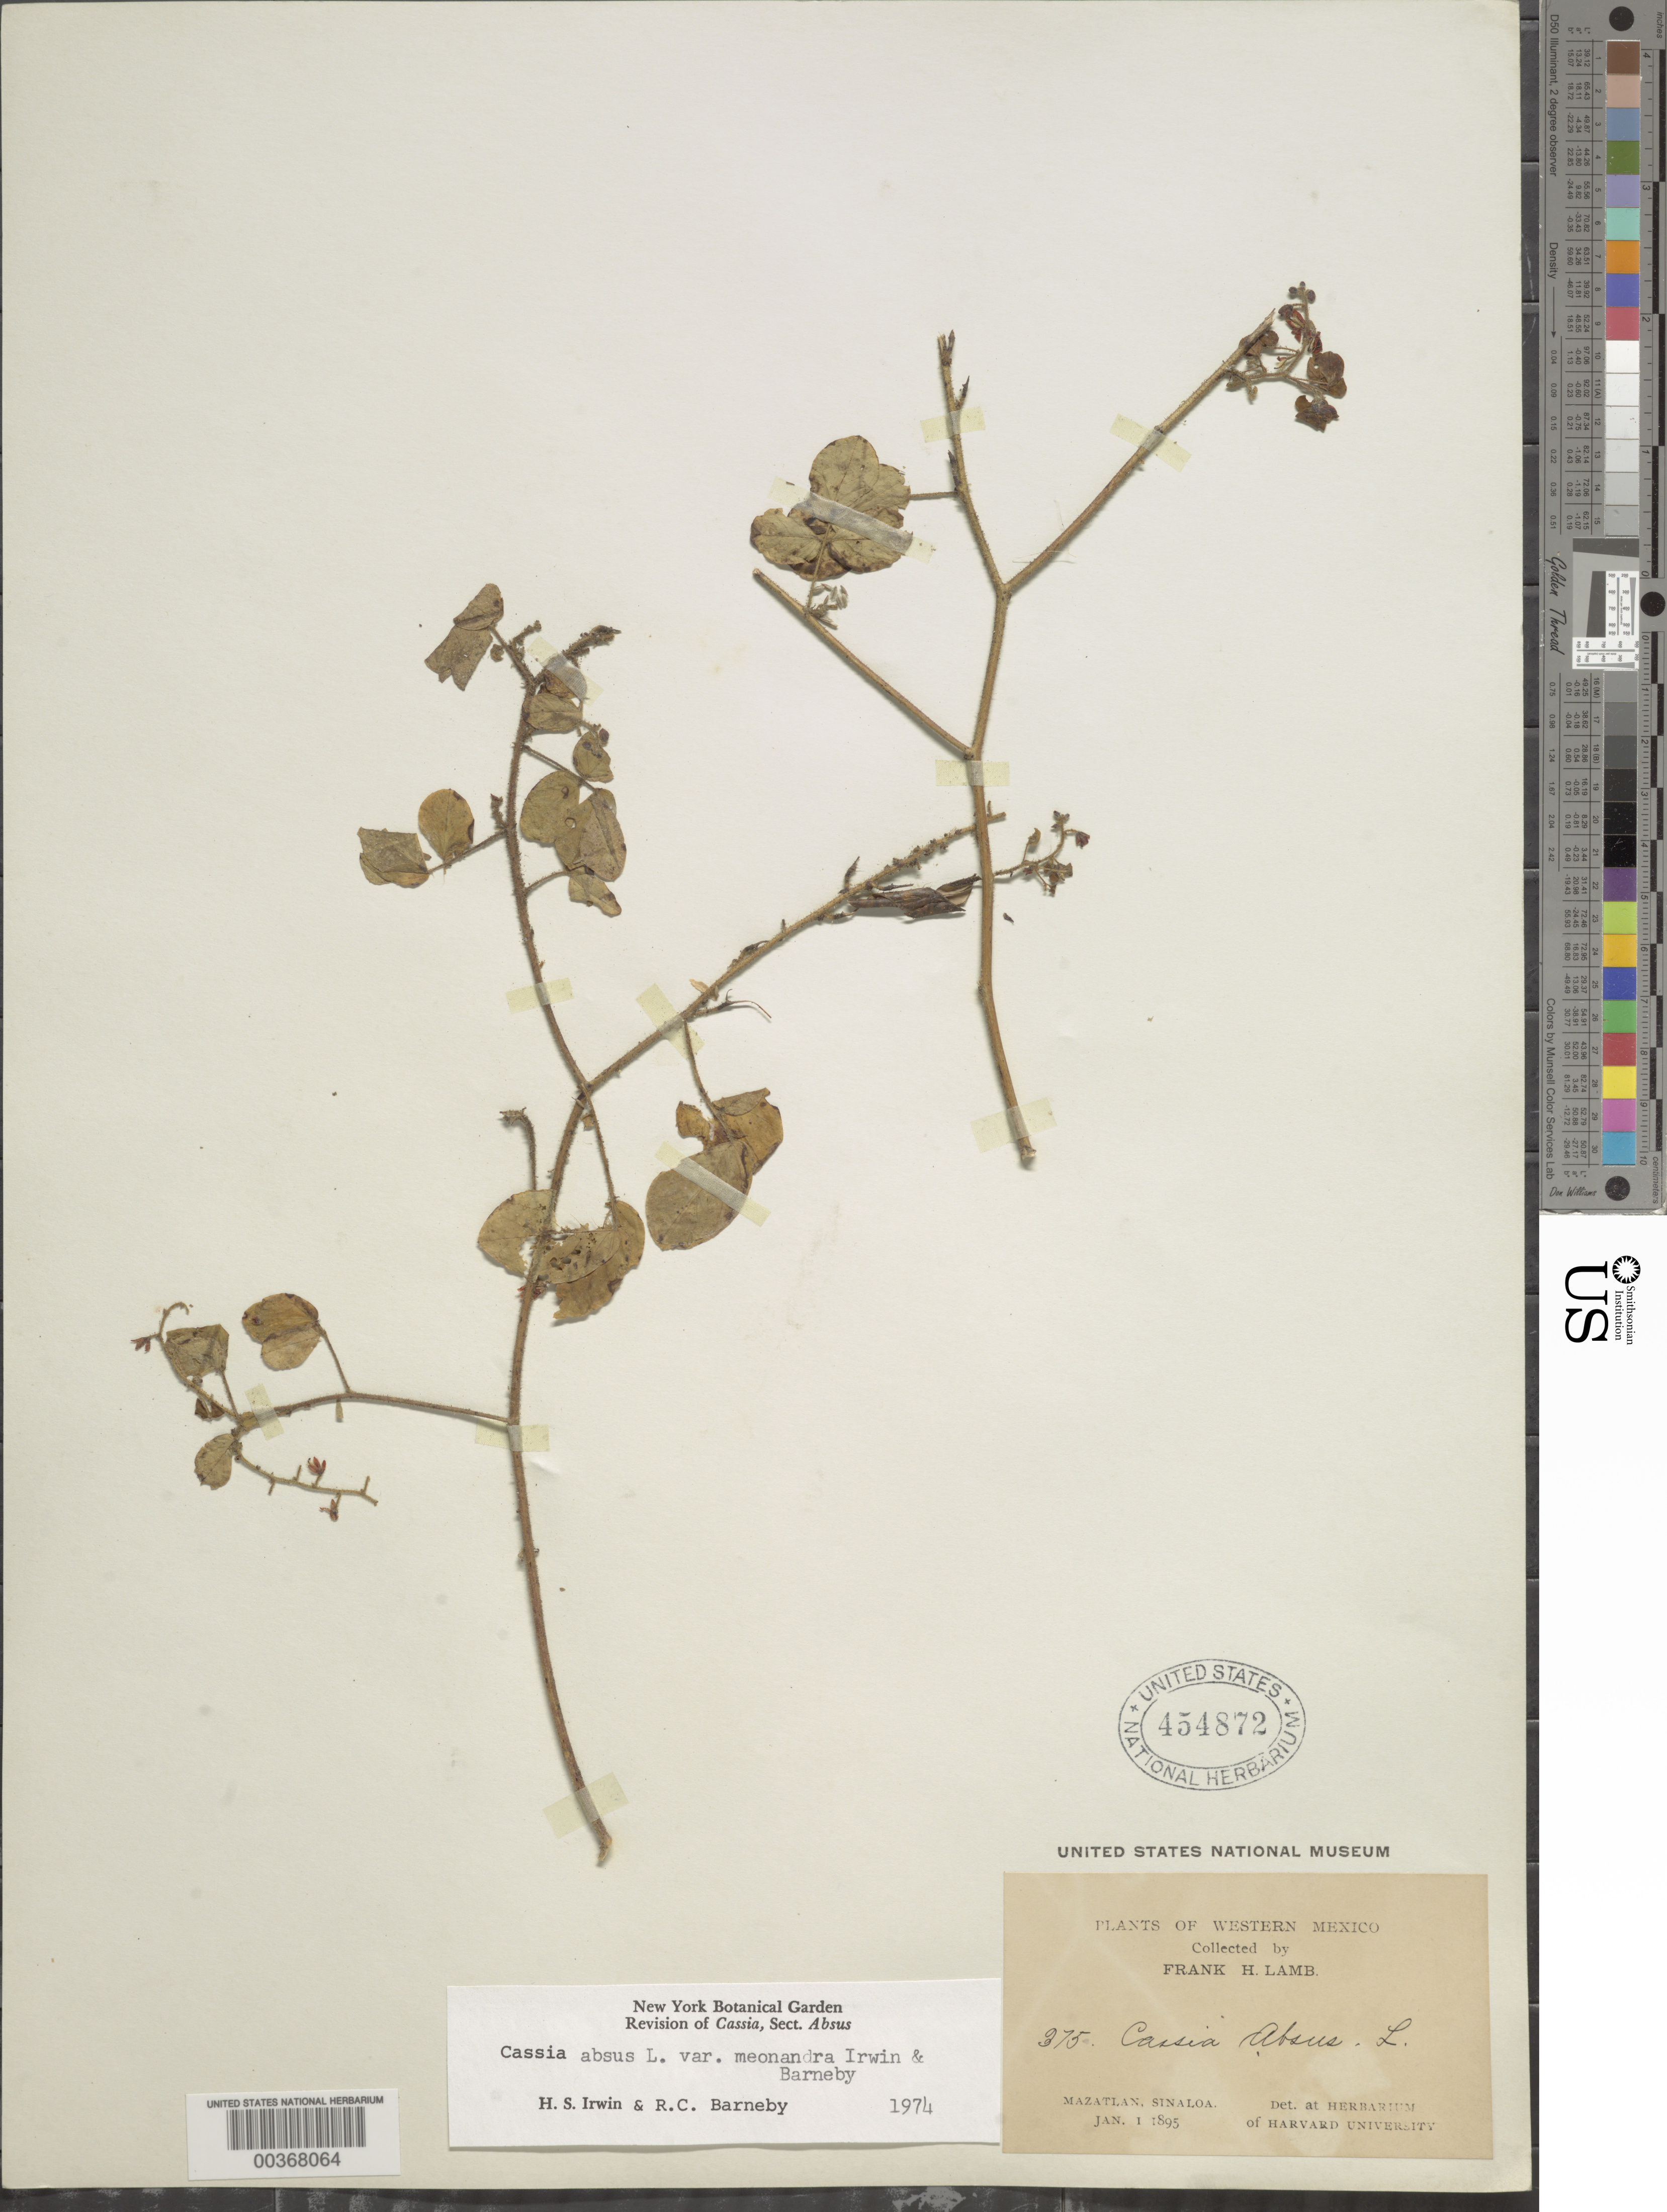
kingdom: Plantae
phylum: Tracheophyta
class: Magnoliopsida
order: Fabales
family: Fabaceae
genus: Chamaecrista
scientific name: Chamaecrista absus var. meonandra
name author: (H.S. Irwin & Barneby) H.S. Irwin & Barneby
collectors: F. H. Lamb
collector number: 375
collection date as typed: Jan 1 1895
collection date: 1895-01-01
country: Mexico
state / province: Sinaloa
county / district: Mazatlán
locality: Mazatlán.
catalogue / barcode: US 454872